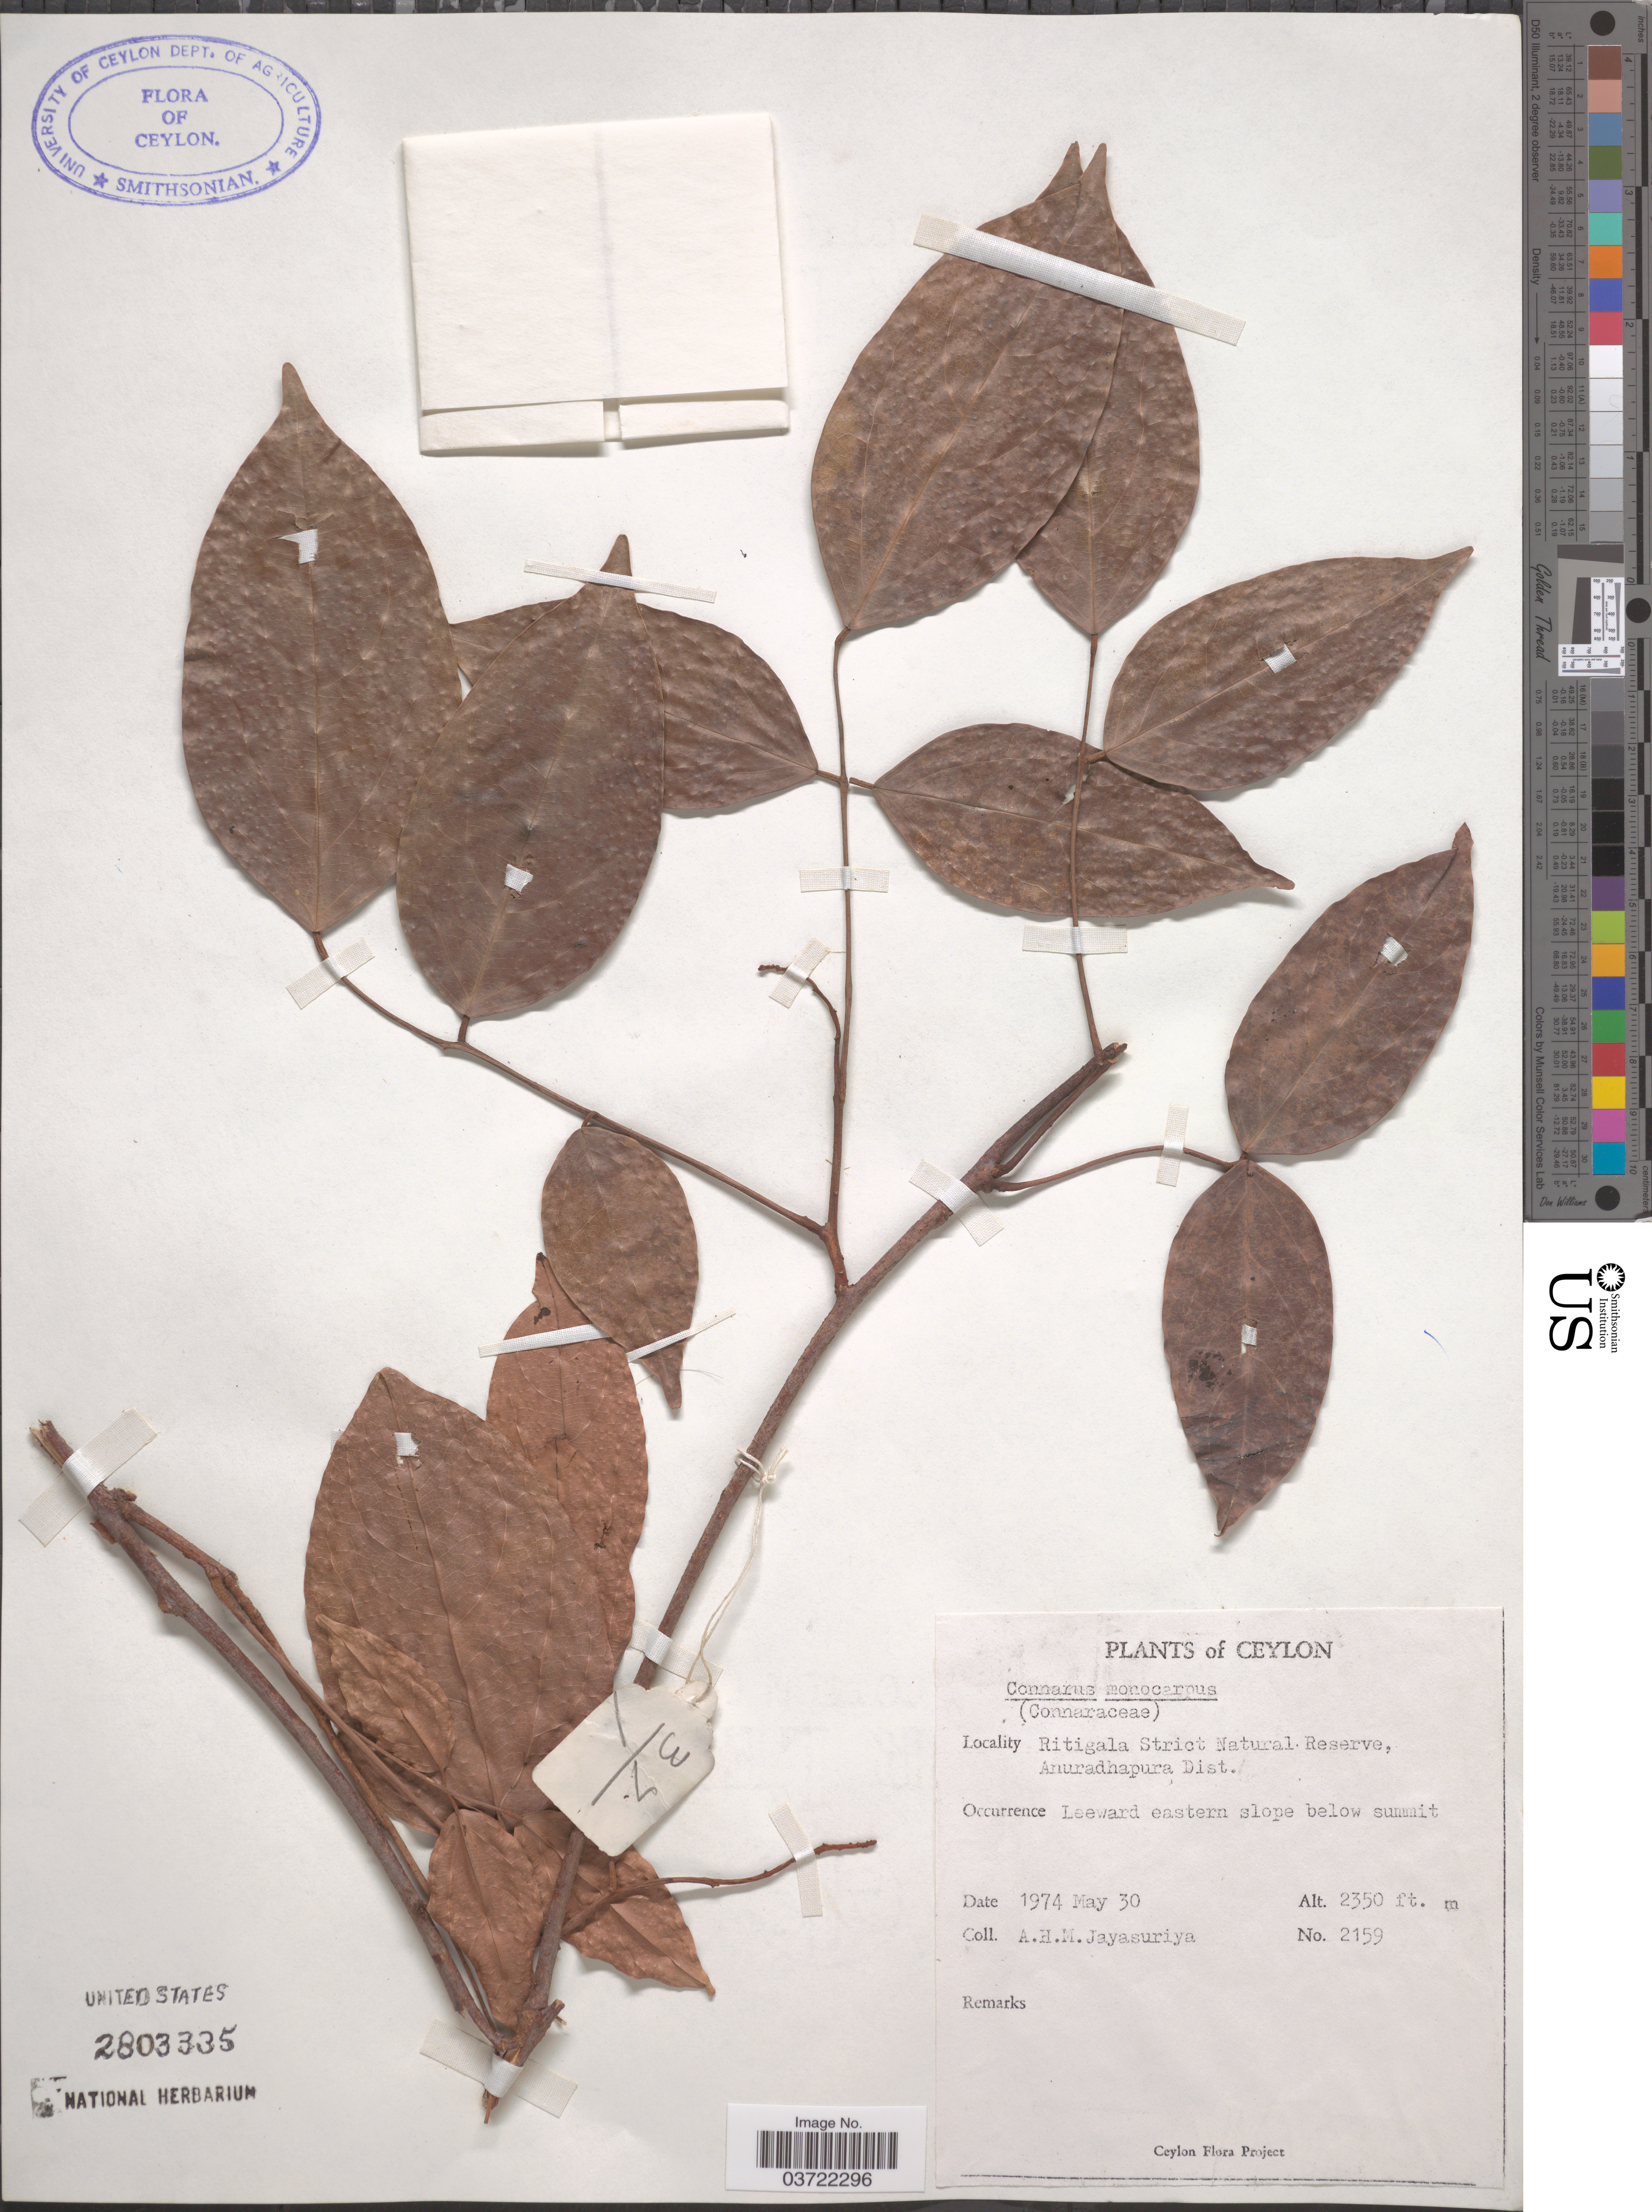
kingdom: Plantae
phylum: Tracheophyta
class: Magnoliopsida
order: Oxalidales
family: Connaraceae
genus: Connarus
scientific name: Connarus monocarpos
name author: L.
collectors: A. H. Jayasuriya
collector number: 2159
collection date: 1974-05-30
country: Sri Lanka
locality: Ceylon. Ritigala Strict Natural Reserve, Anuradhapura Dist. Leeward Eastern slope below summit.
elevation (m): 716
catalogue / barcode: US 2803335